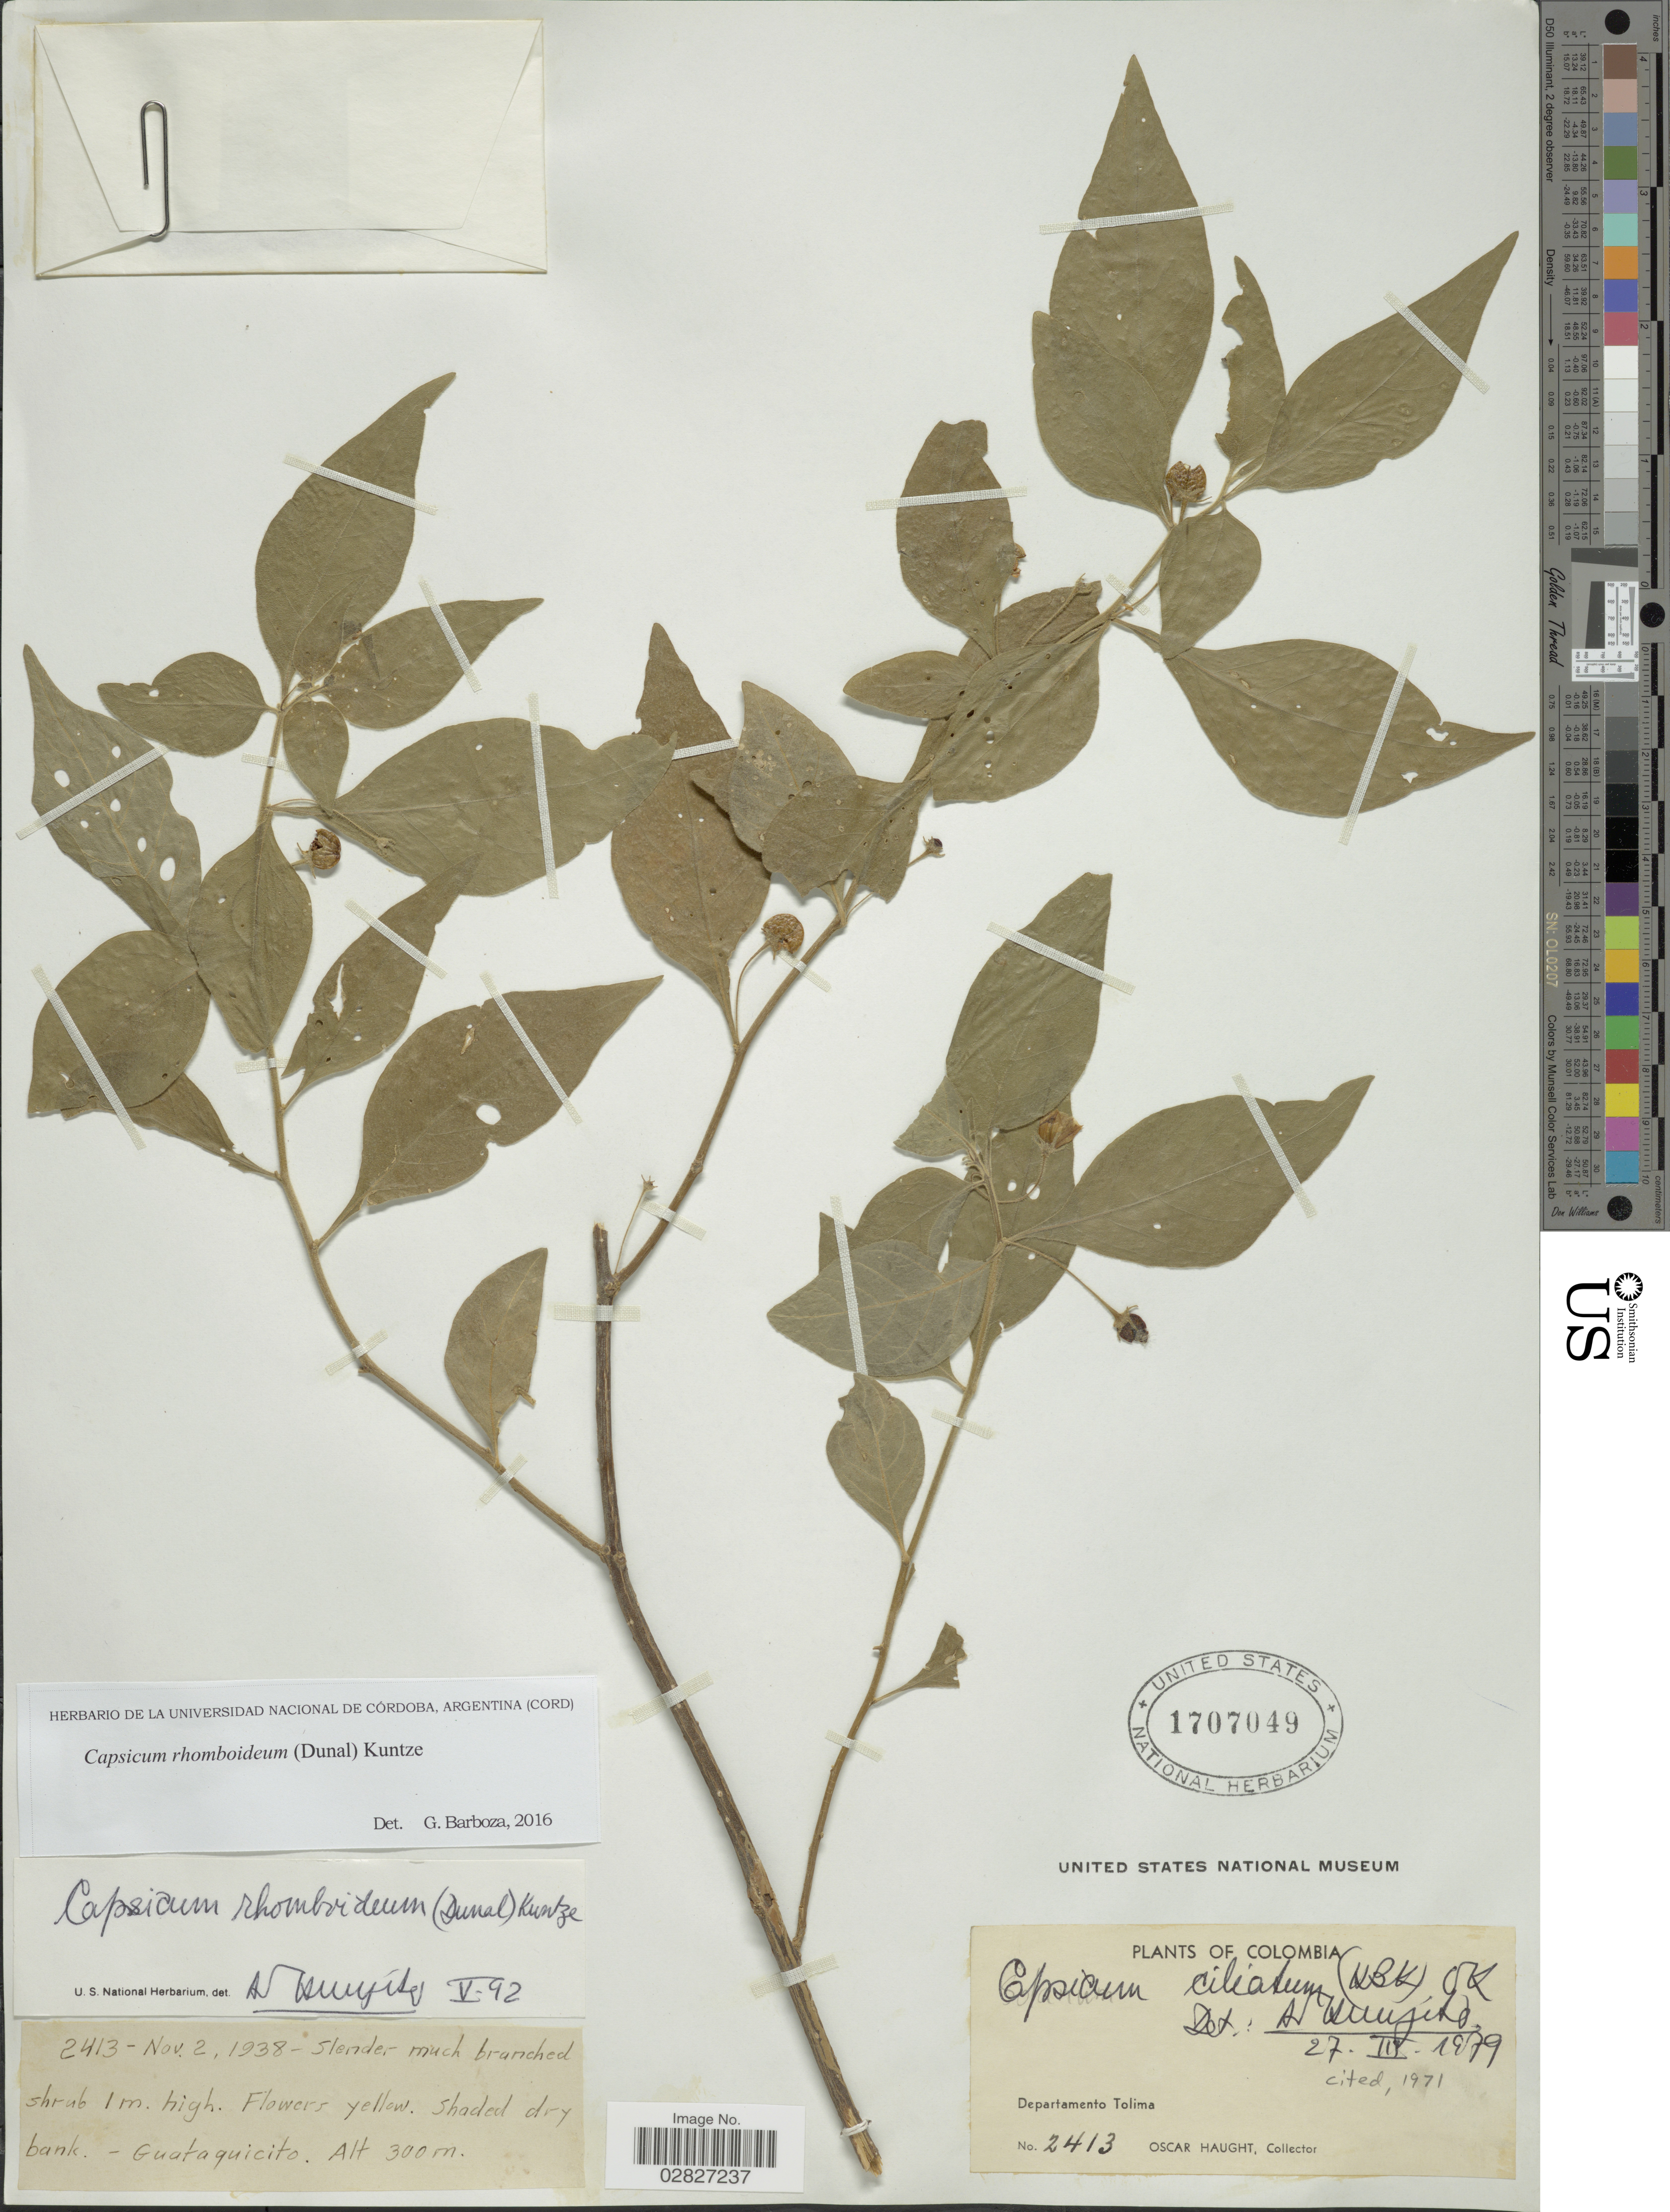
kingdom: Plantae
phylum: Tracheophyta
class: Magnoliopsida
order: Solanales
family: Solanaceae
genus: Capsicum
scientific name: Capsicum rhomboideum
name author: (Humb. & Bonpl. ex Dunal) Kuntze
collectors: O. L. Haught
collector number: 2413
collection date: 1938-11-02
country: Colombia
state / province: Tolima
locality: Departamento Tolima. Guataquicito.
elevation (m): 300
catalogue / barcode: US 1707049